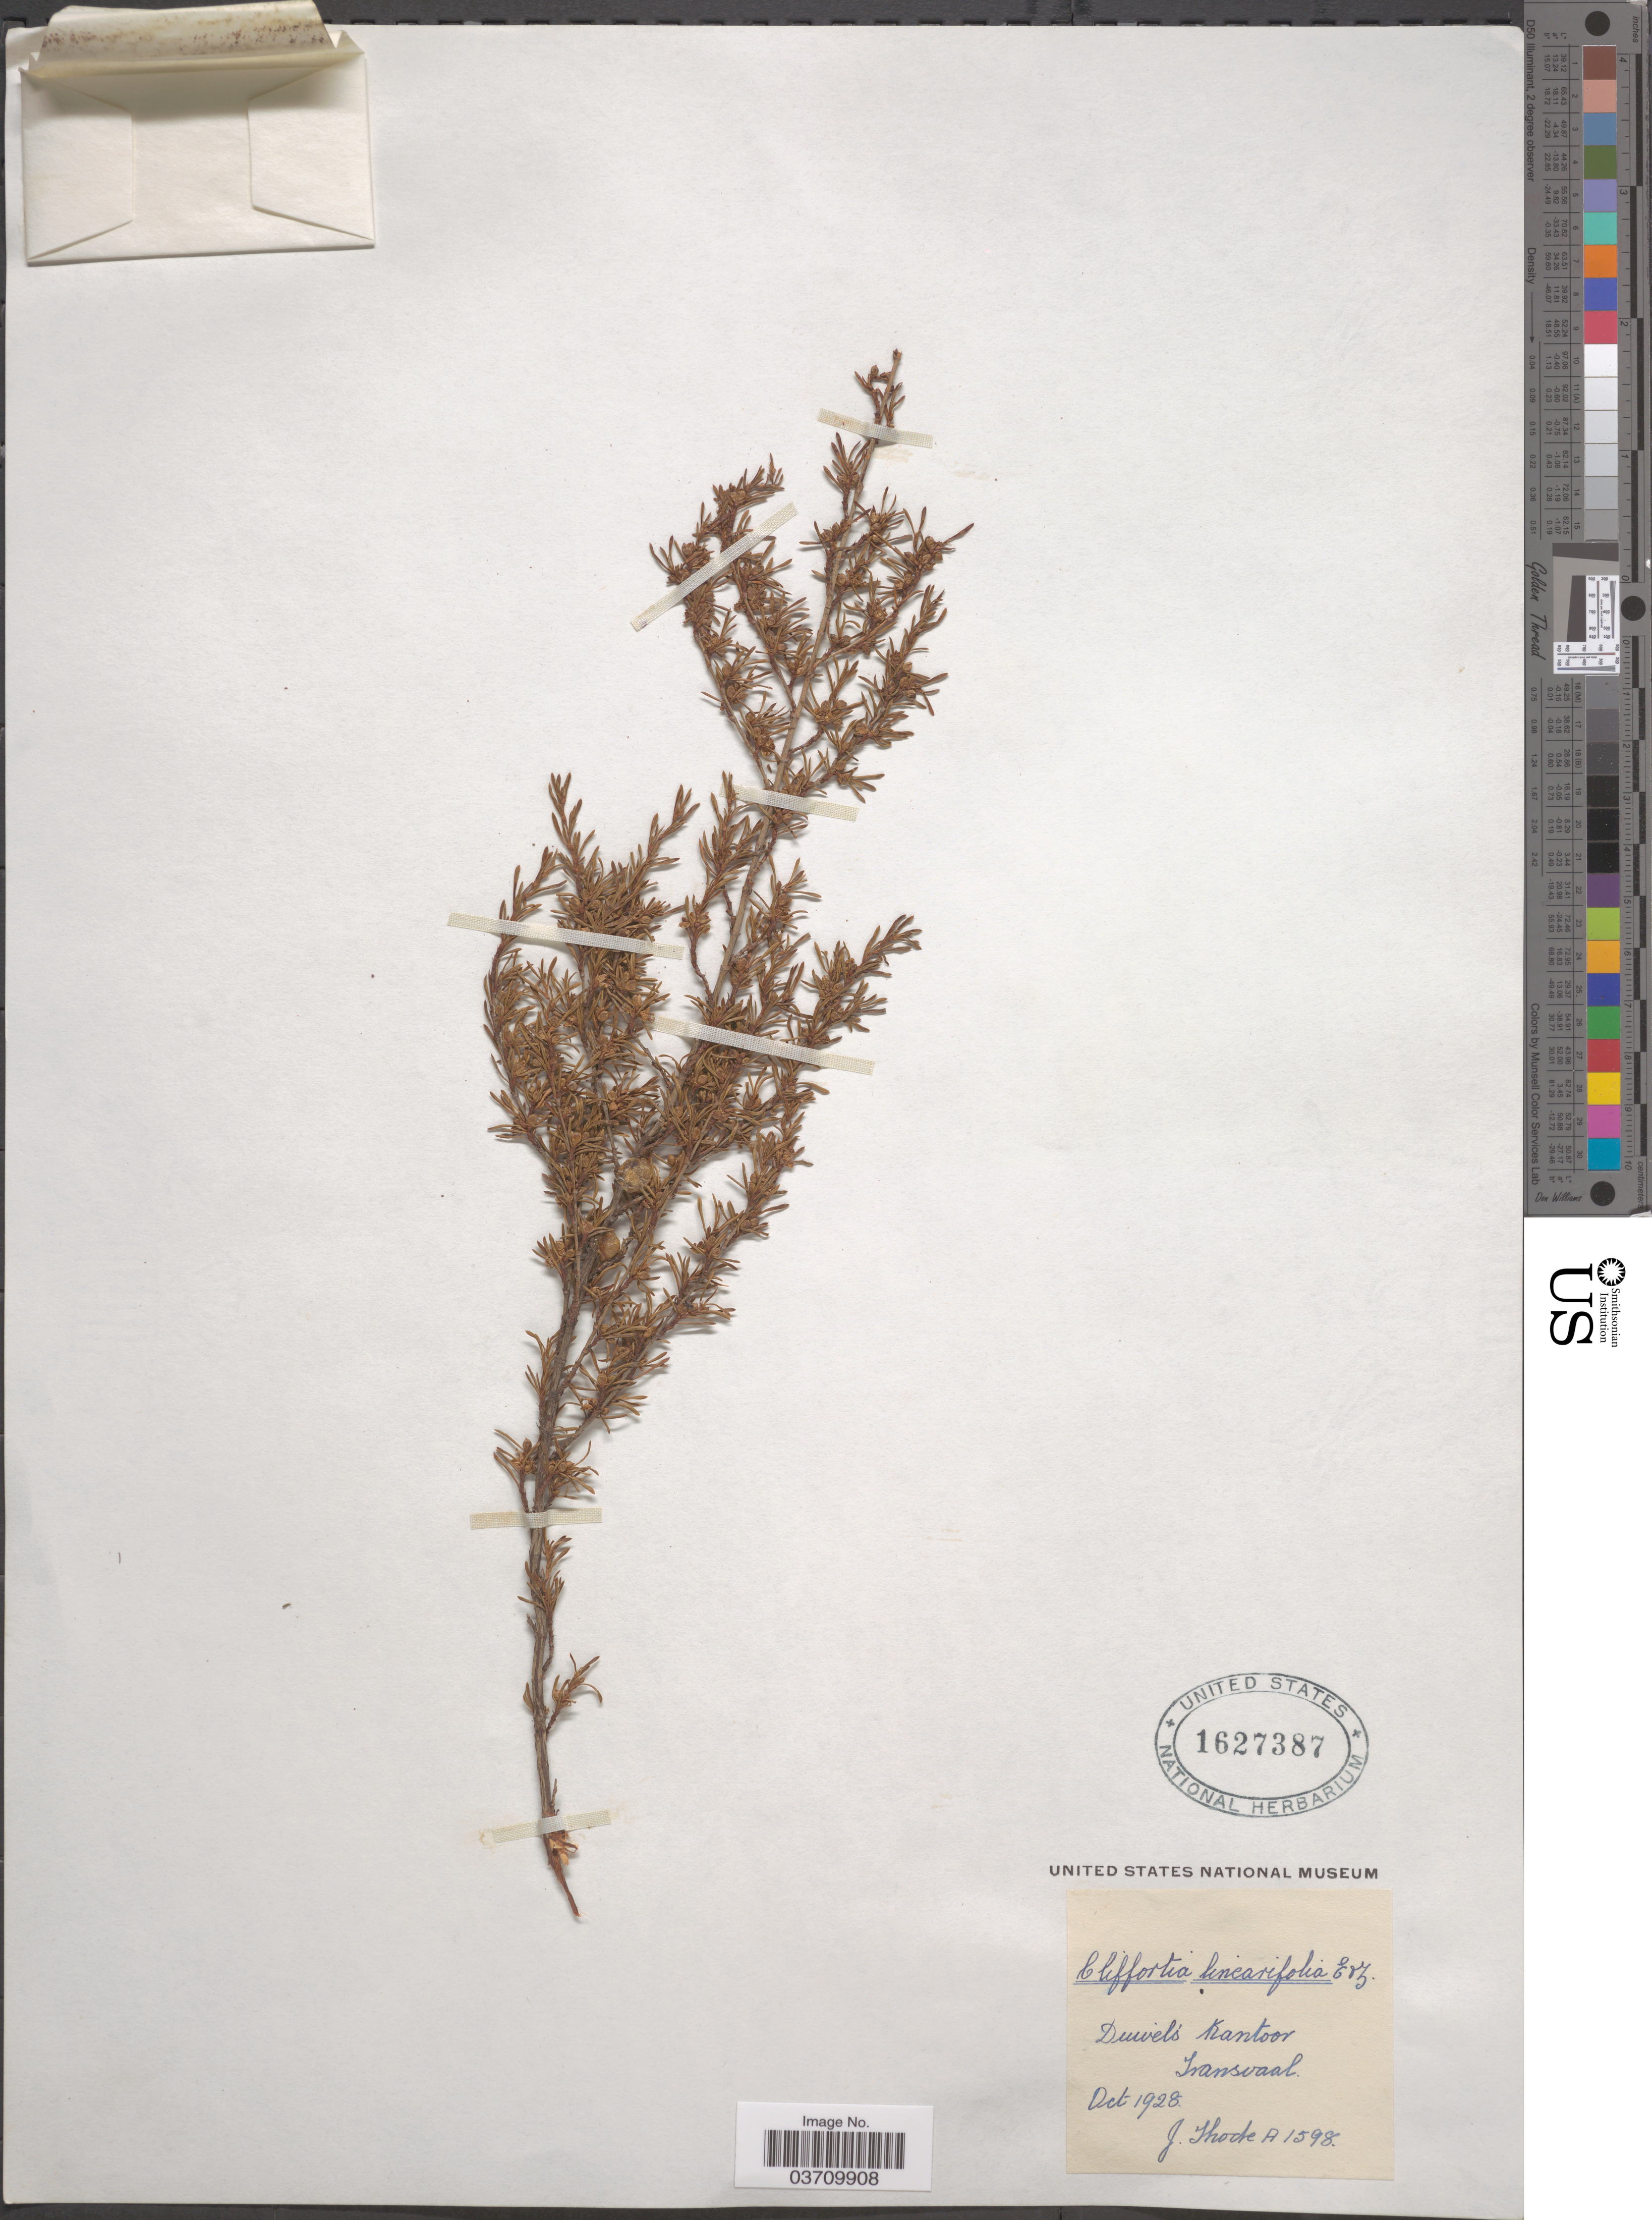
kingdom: Plantae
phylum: Tracheophyta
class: Magnoliopsida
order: Rosales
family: Rosaceae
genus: Cliffortia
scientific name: Cliffortia linearifolia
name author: Eckl. & Zeyh.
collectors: J. Thode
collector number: A? 1598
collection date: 1928-10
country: South Africa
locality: Duivel's Kantoor. Transvaal.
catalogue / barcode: US 1627387